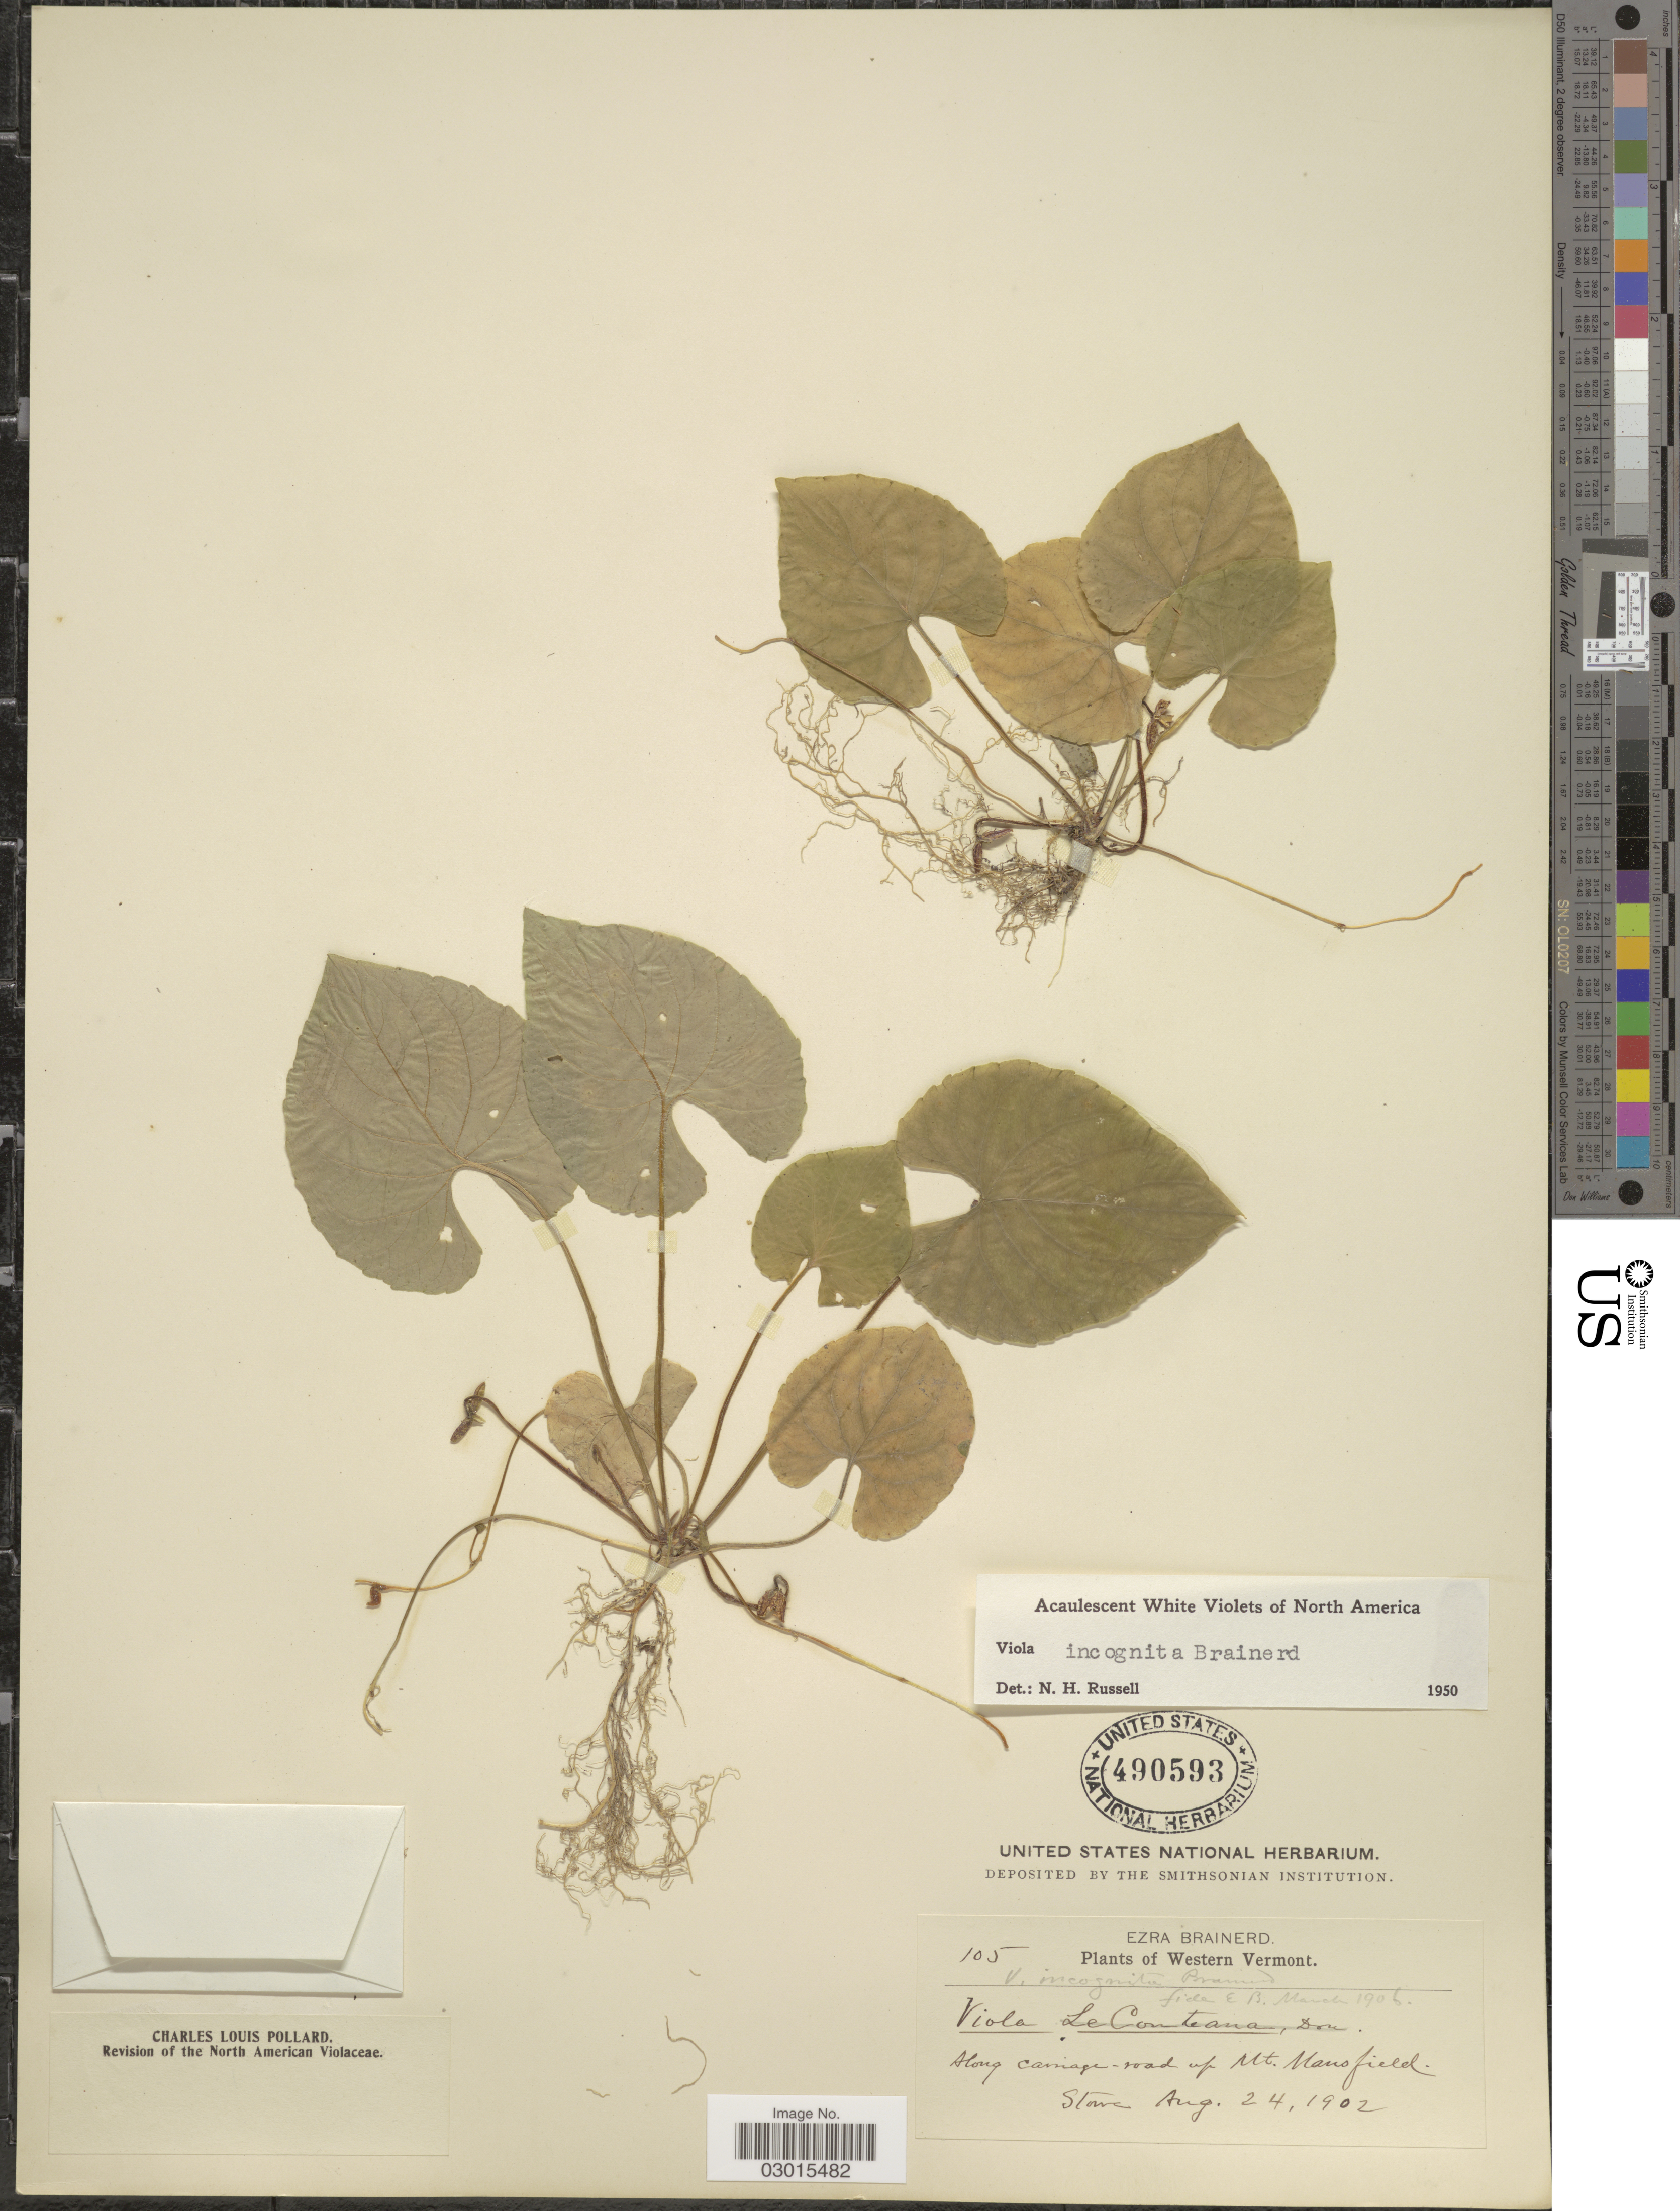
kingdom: Plantae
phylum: Tracheophyta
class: Magnoliopsida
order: Malpighiales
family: Violaceae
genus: Viola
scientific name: Viola incognita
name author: Brainerd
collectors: E. Brainerd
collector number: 105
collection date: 1902-08-24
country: United States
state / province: Vermont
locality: Western Vermont. Along caariage road up Mt. Mansfield. Stowe.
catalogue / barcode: US 490593